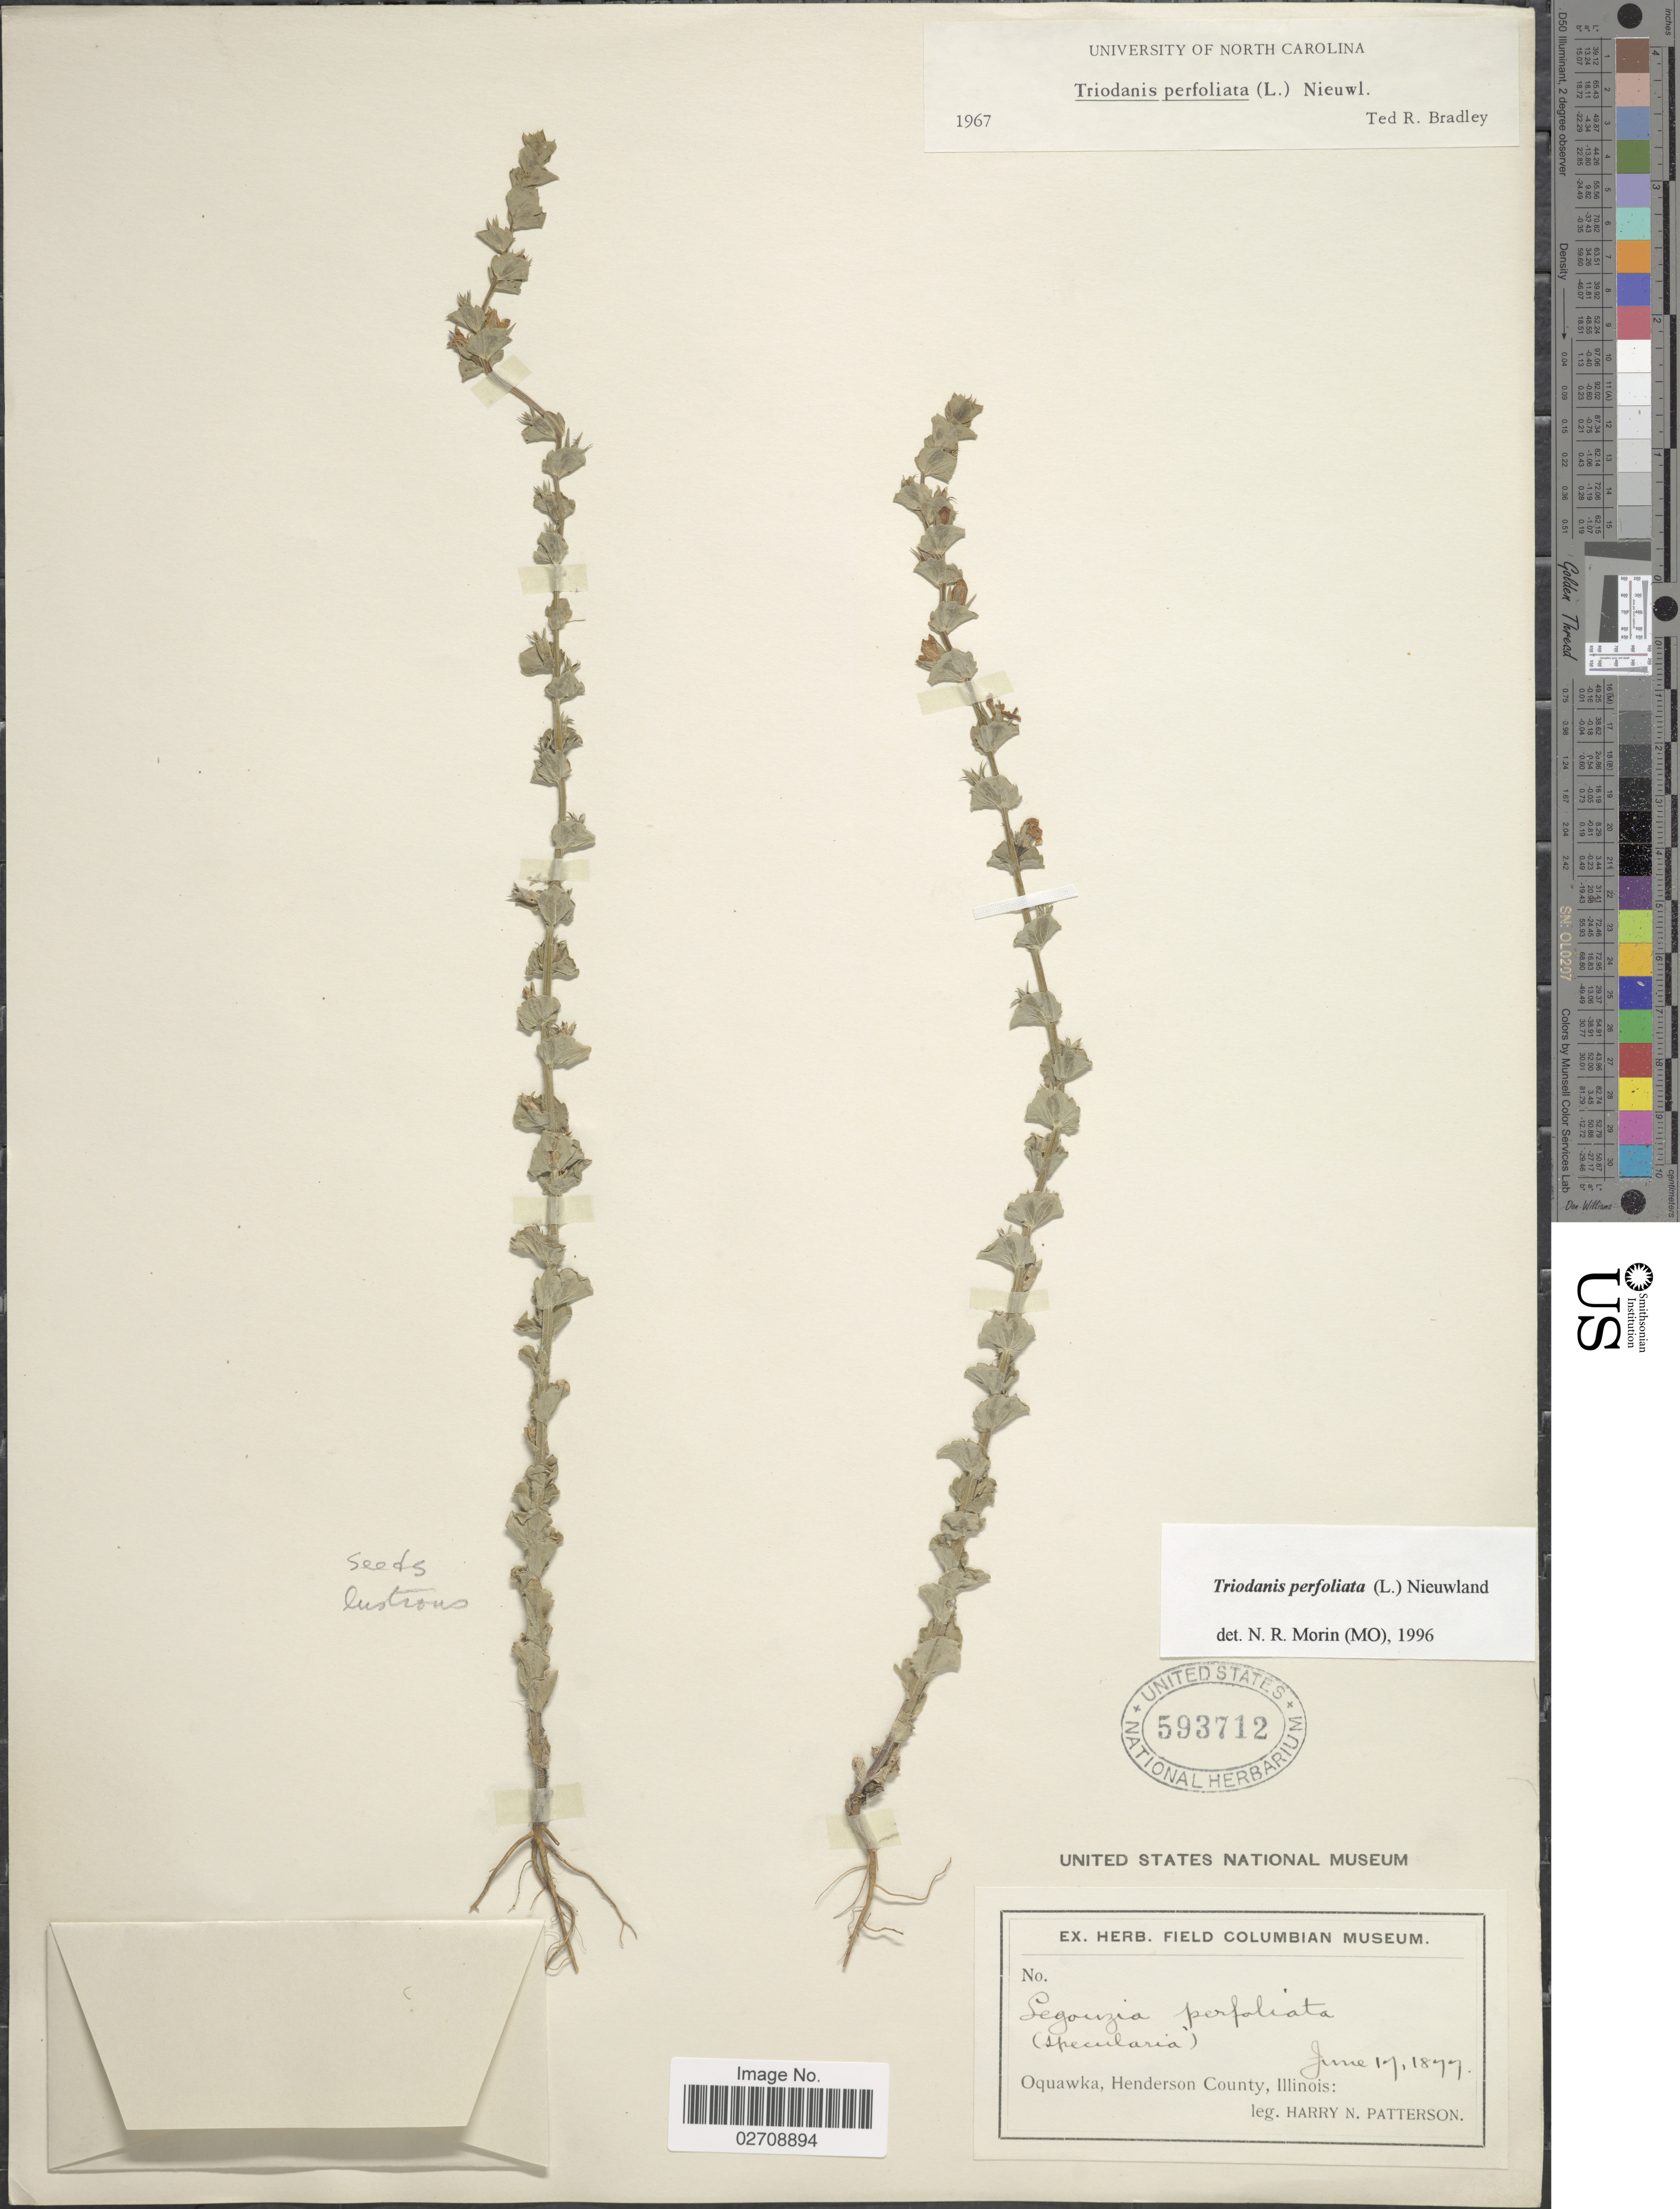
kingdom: Plantae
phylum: Tracheophyta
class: Magnoliopsida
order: Asterales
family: Campanulaceae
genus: Triodanis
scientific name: Triodanis perfoliata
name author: (L.) Nieuwl.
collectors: H. N. Patterson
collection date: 1877-06-17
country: United States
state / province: Illinois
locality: Oquawka, Hendersomn County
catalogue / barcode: US 593712